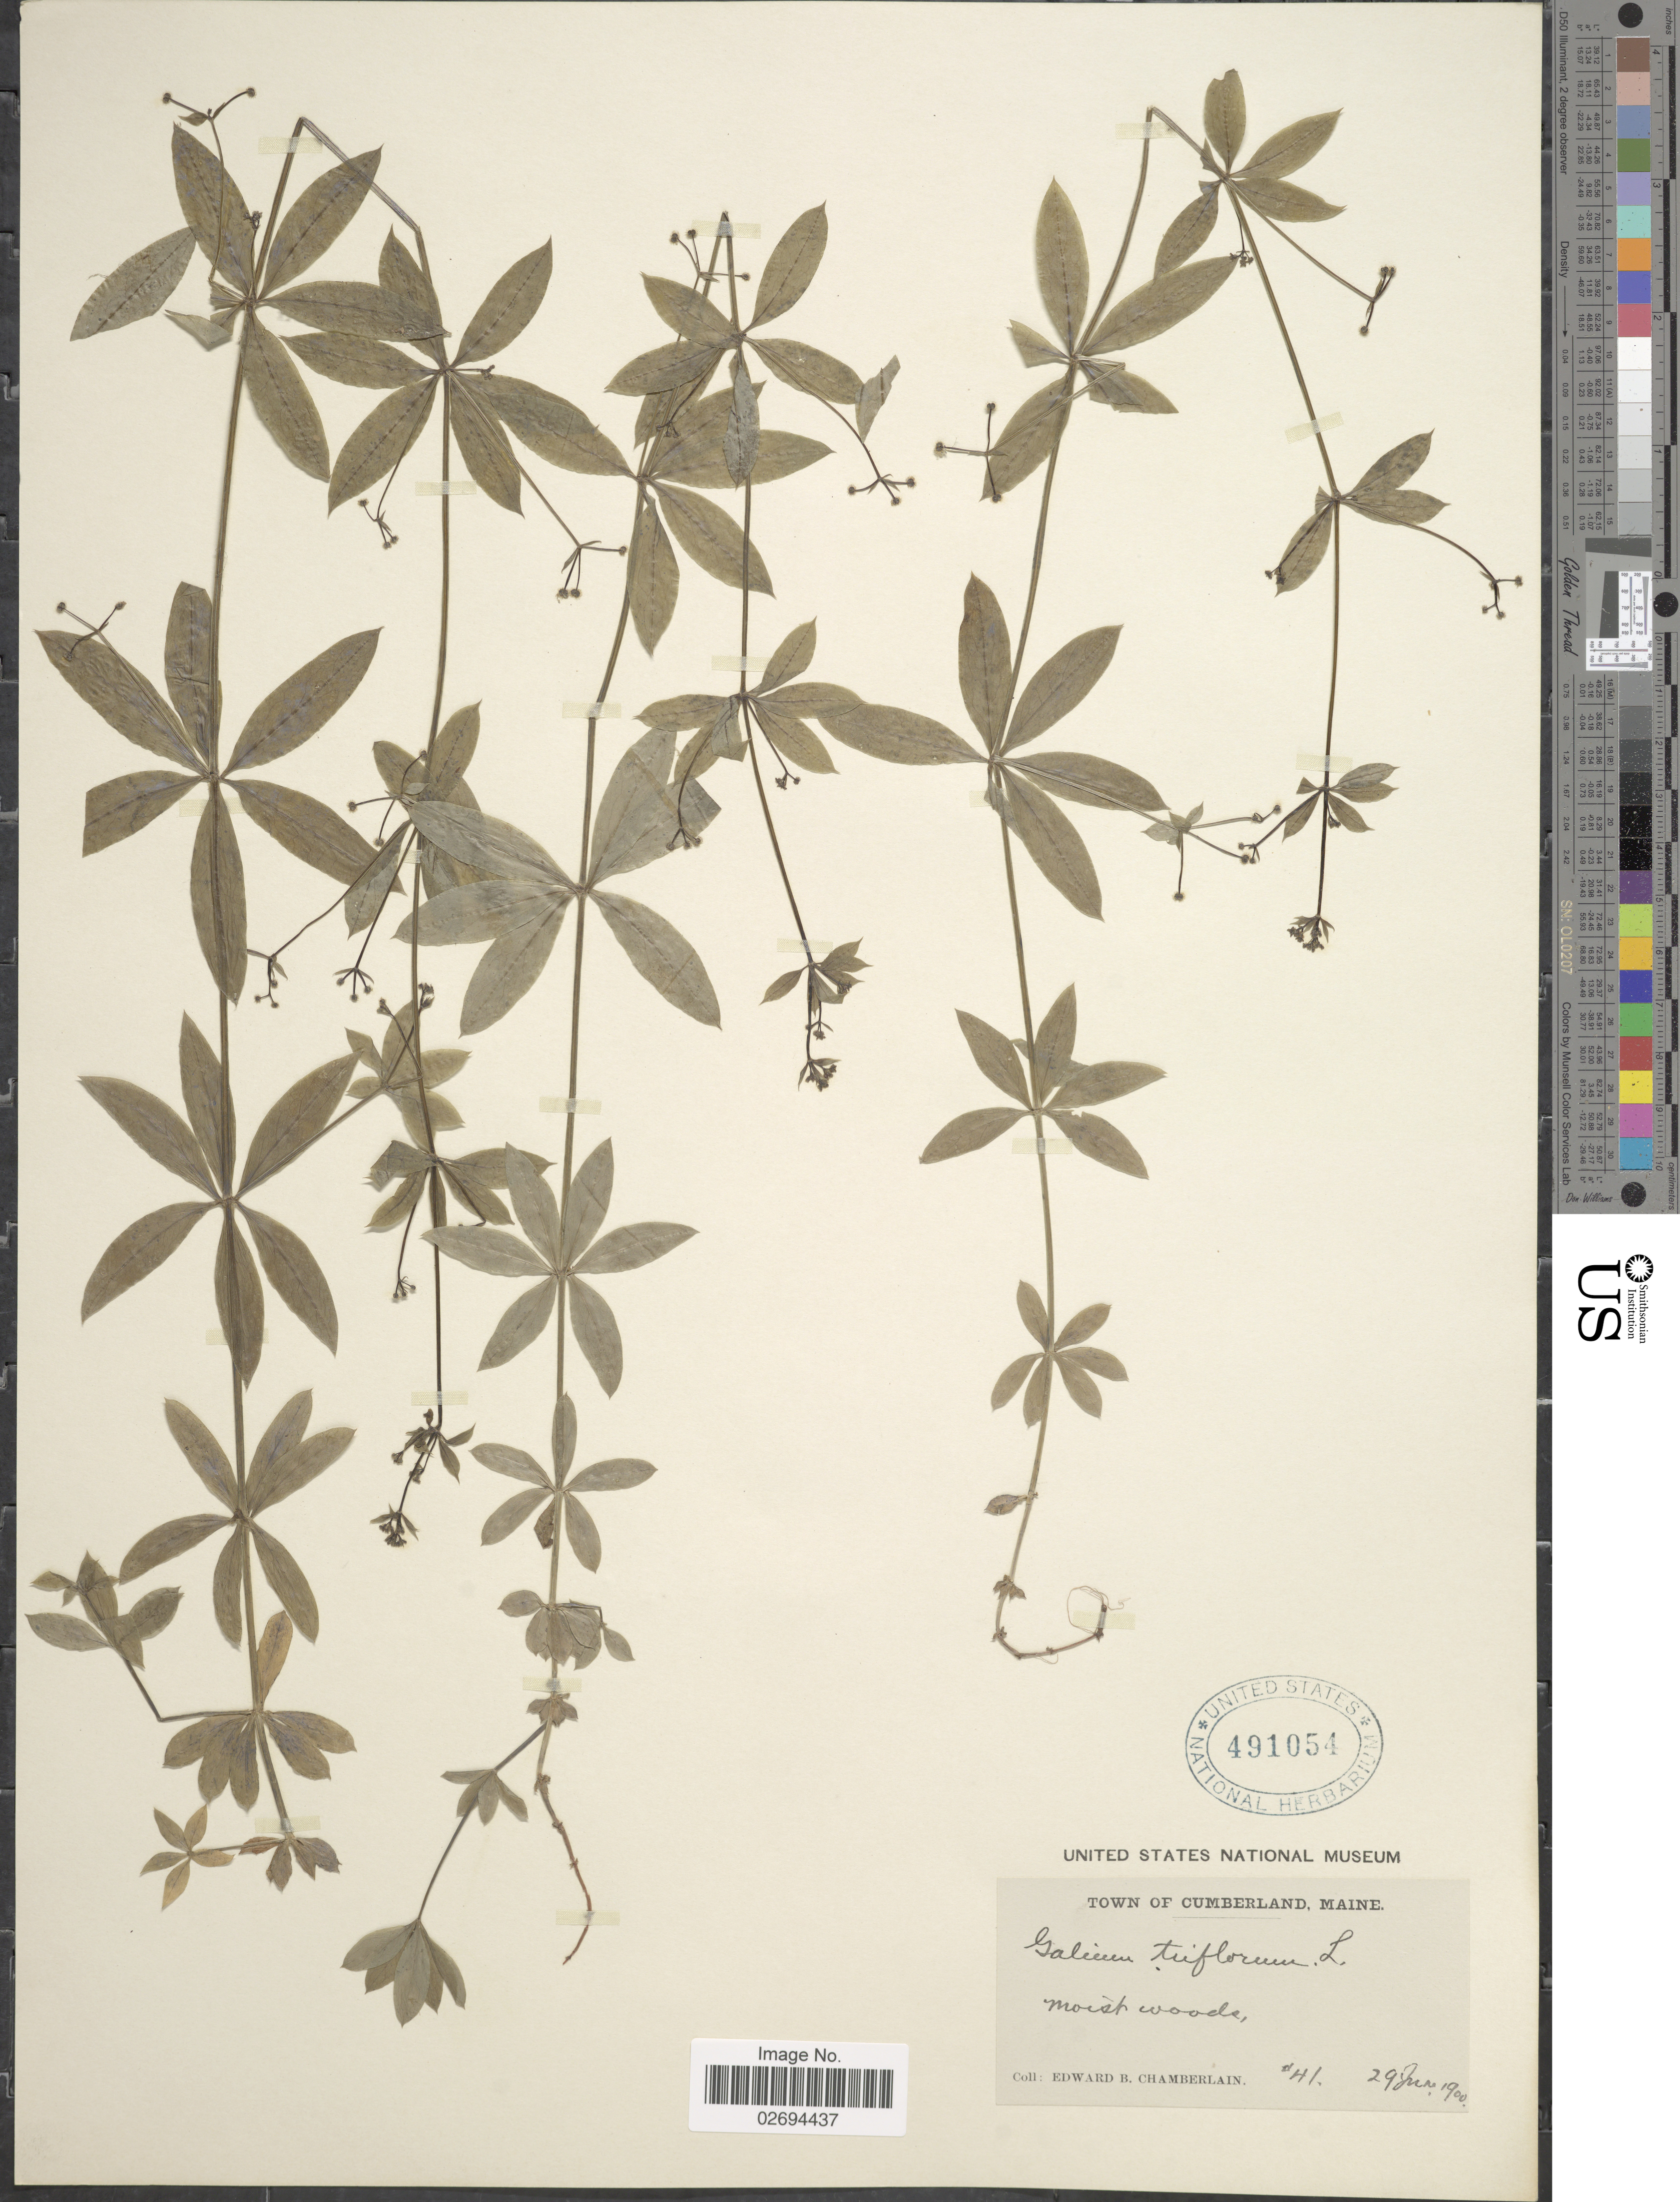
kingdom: Plantae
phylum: Tracheophyta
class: Magnoliopsida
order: Gentianales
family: Rubiaceae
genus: Galium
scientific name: Galium triflorum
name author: Michx.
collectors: E. Chamberlain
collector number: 41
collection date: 1900-06-29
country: United States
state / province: Maine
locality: Town of Cumberland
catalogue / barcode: US 491054